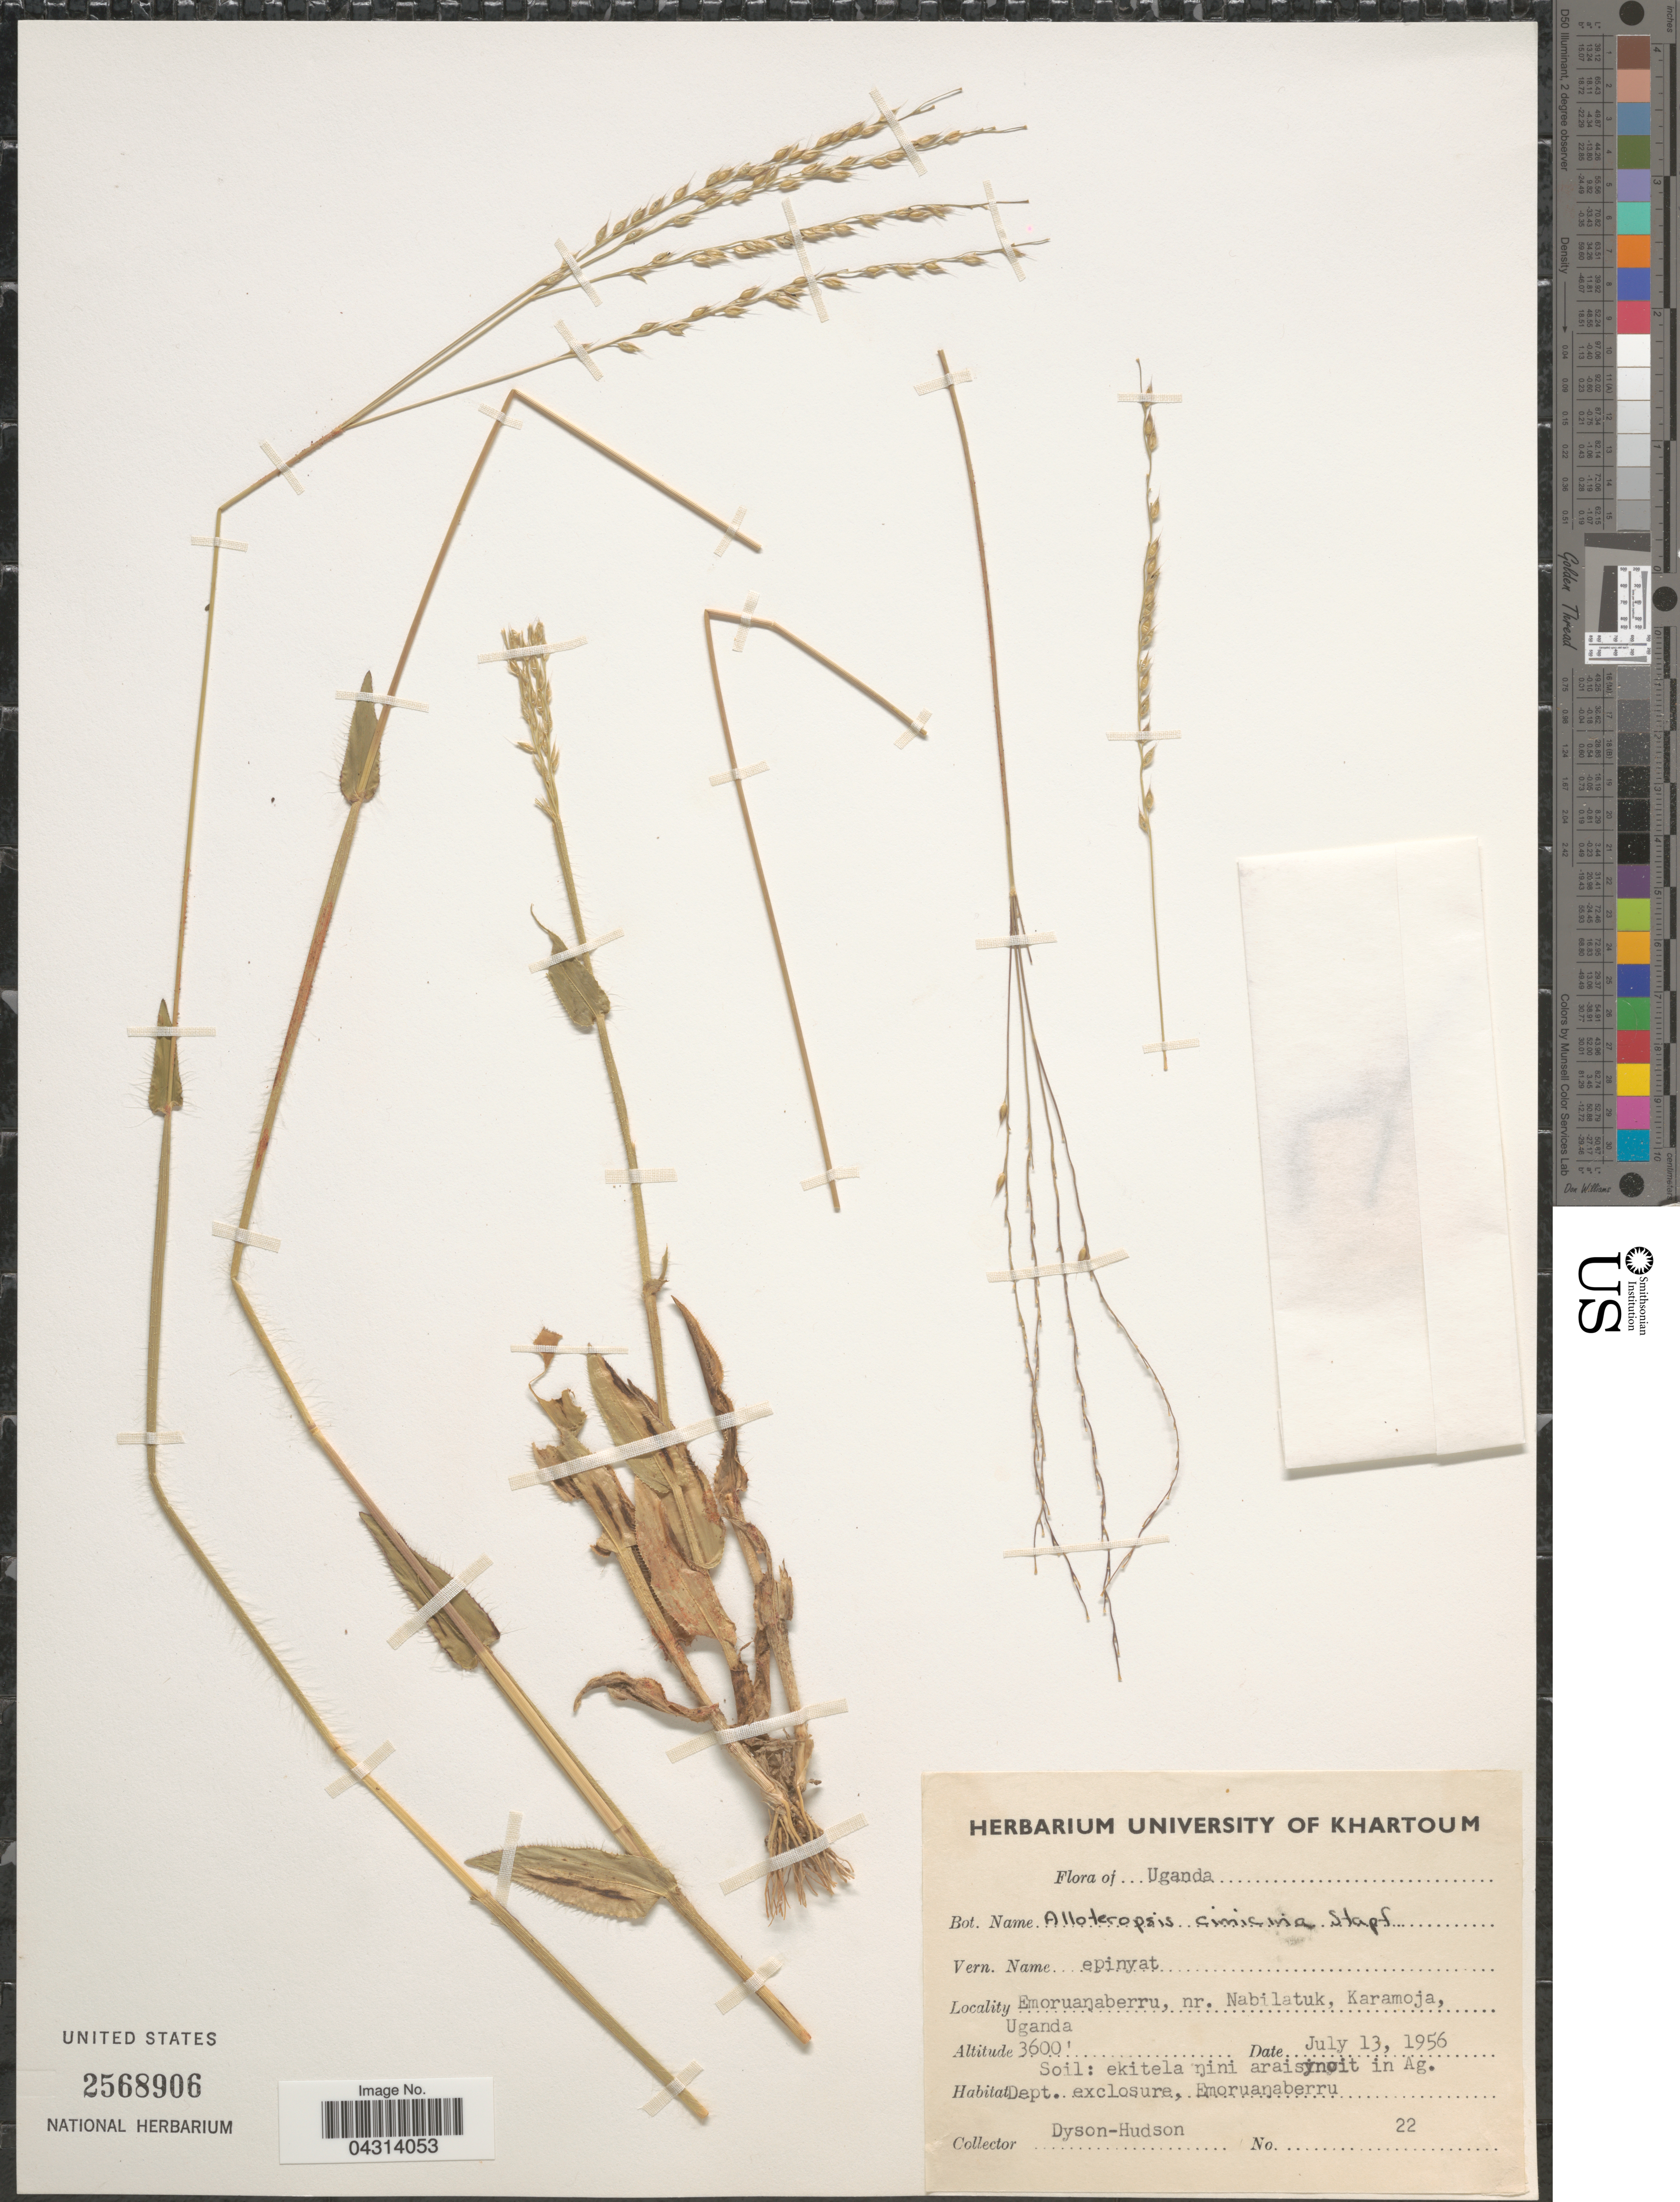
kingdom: Plantae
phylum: Tracheophyta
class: Liliopsida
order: Poales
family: Poaceae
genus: Alloteropsis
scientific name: Alloteropsis cimicina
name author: (L.) Stapf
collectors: Dyson-Hudson, --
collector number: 22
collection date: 1956-07-13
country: Uganda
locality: Emoruanaberru, nr. Nabilatuk, Karamoja.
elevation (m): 1097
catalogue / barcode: US 2568906